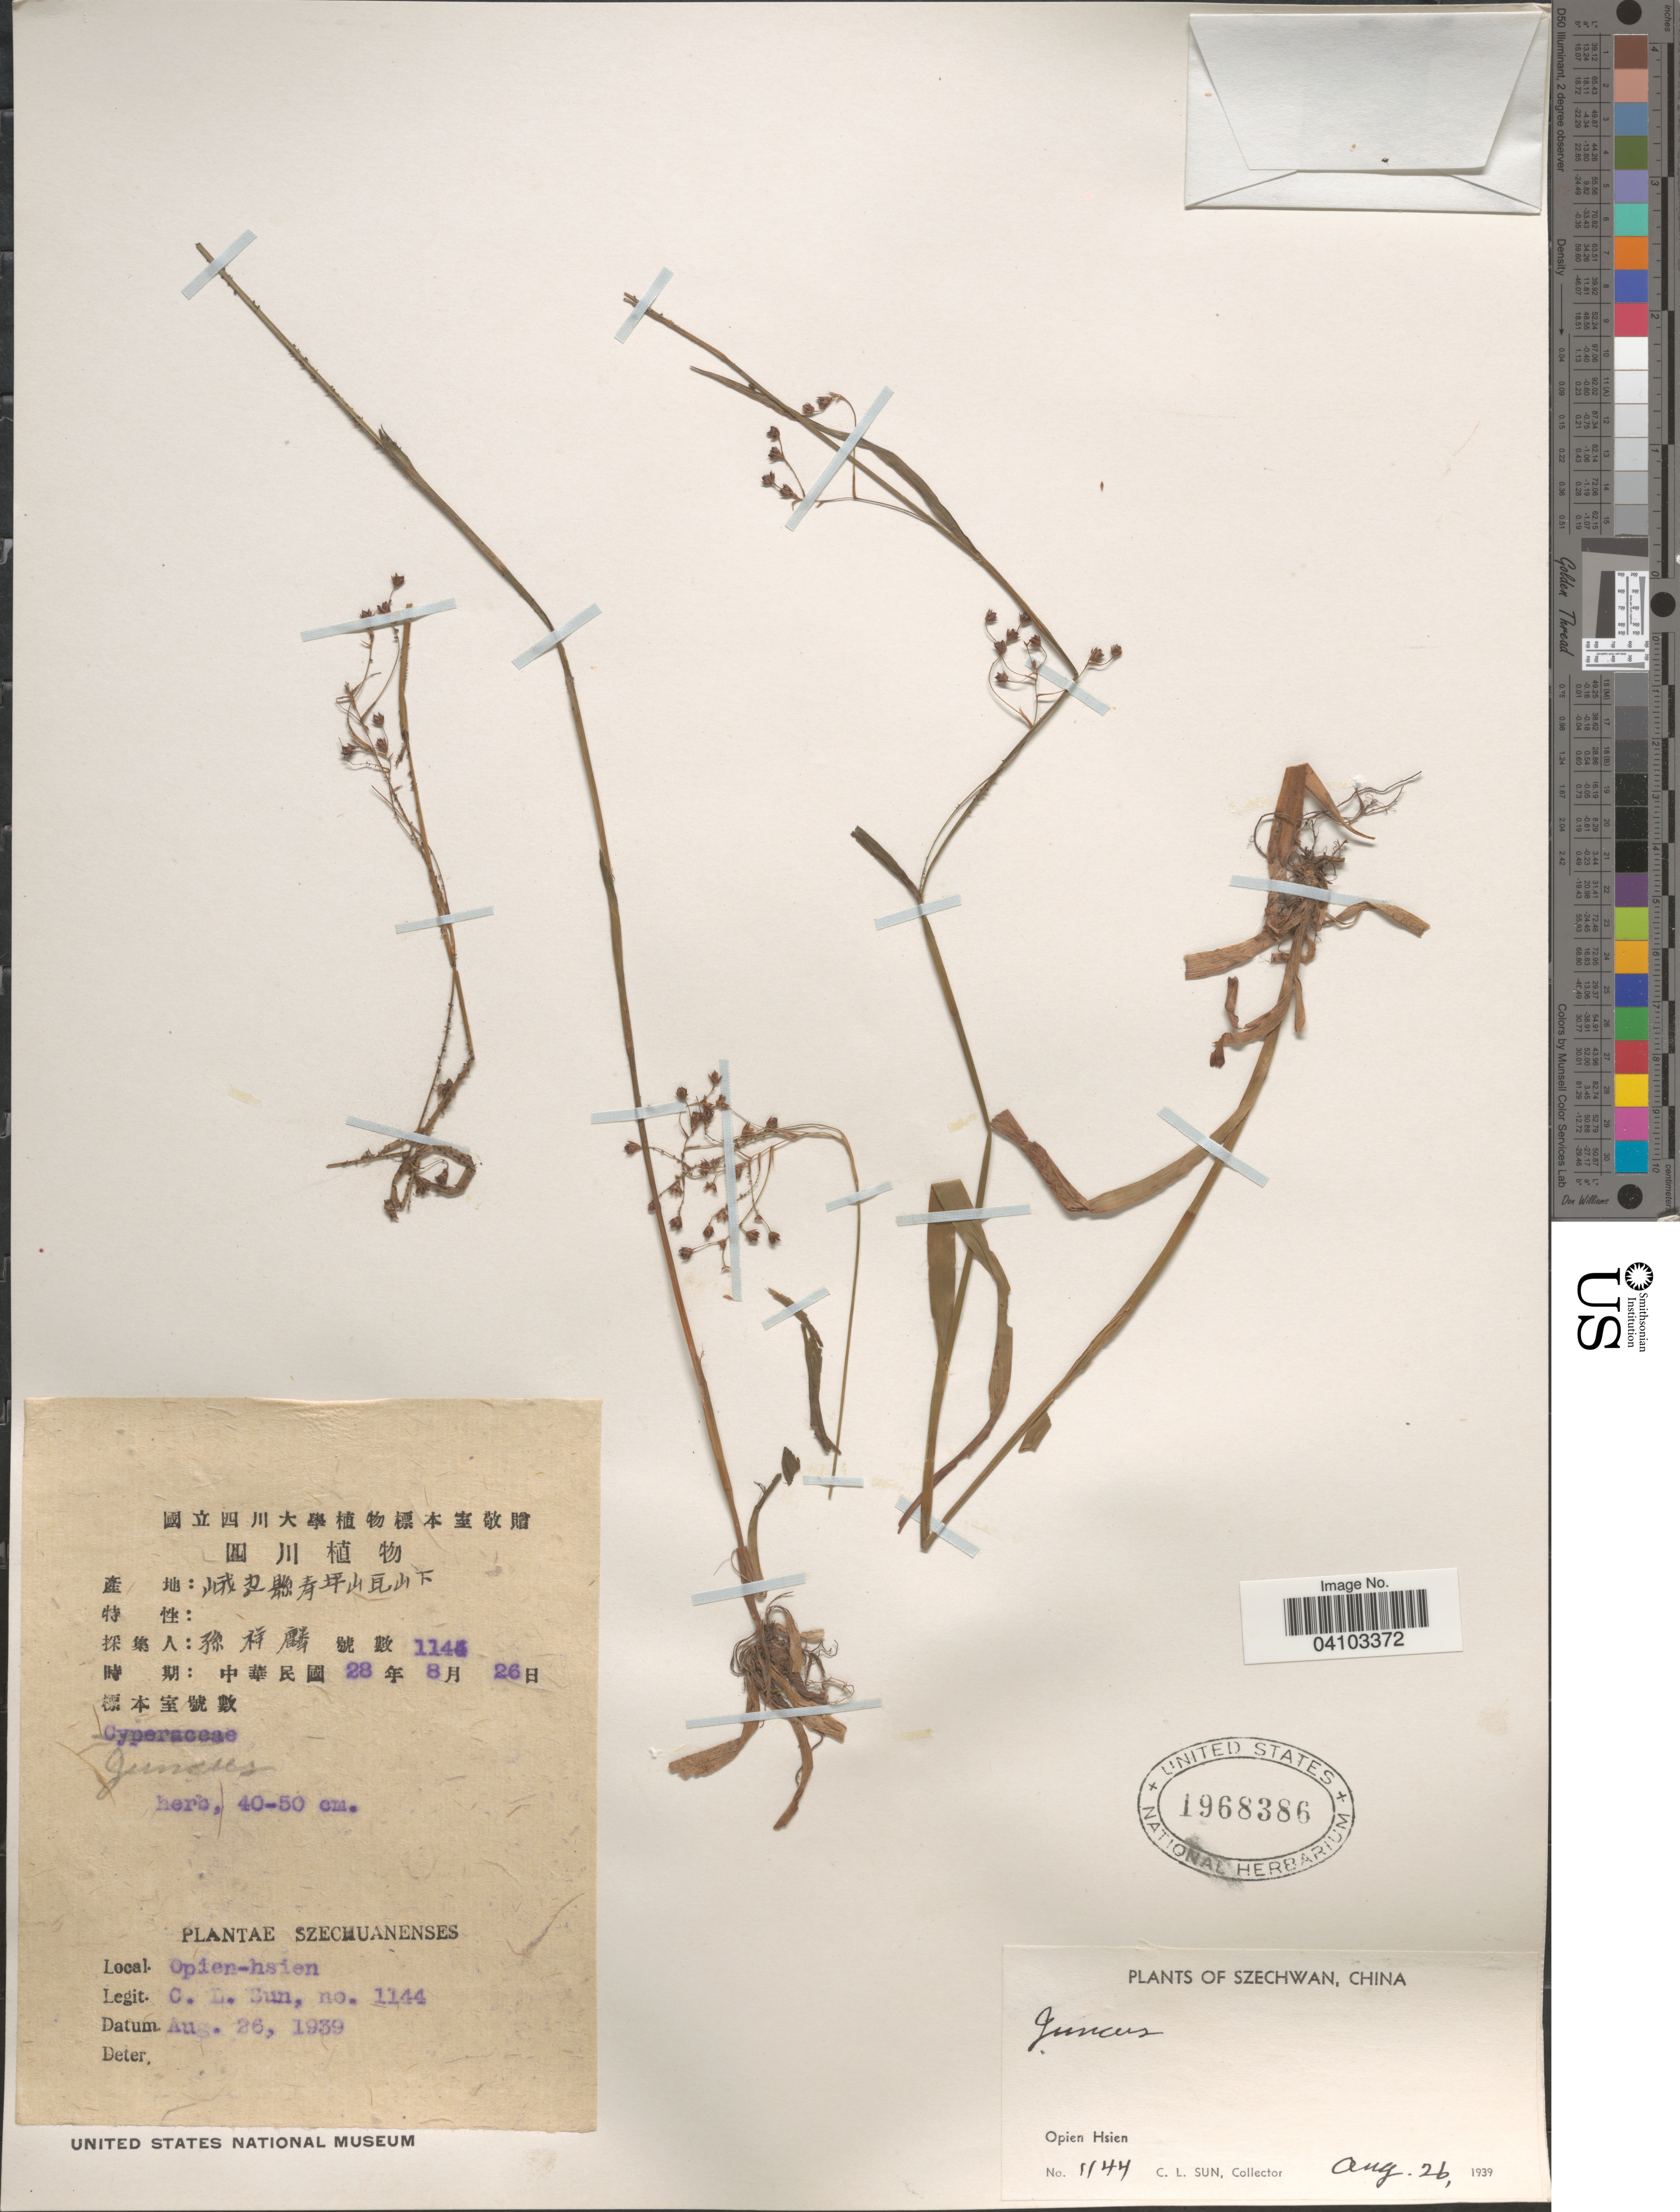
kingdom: Plantae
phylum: Tracheophyta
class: Liliopsida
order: Poales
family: Juncaceae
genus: Juncus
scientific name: Juncus sp.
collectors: C. Sun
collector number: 1144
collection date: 1939-08-26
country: China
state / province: Sichuan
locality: Szechuanenses. Opien-hsien.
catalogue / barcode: US 1968386